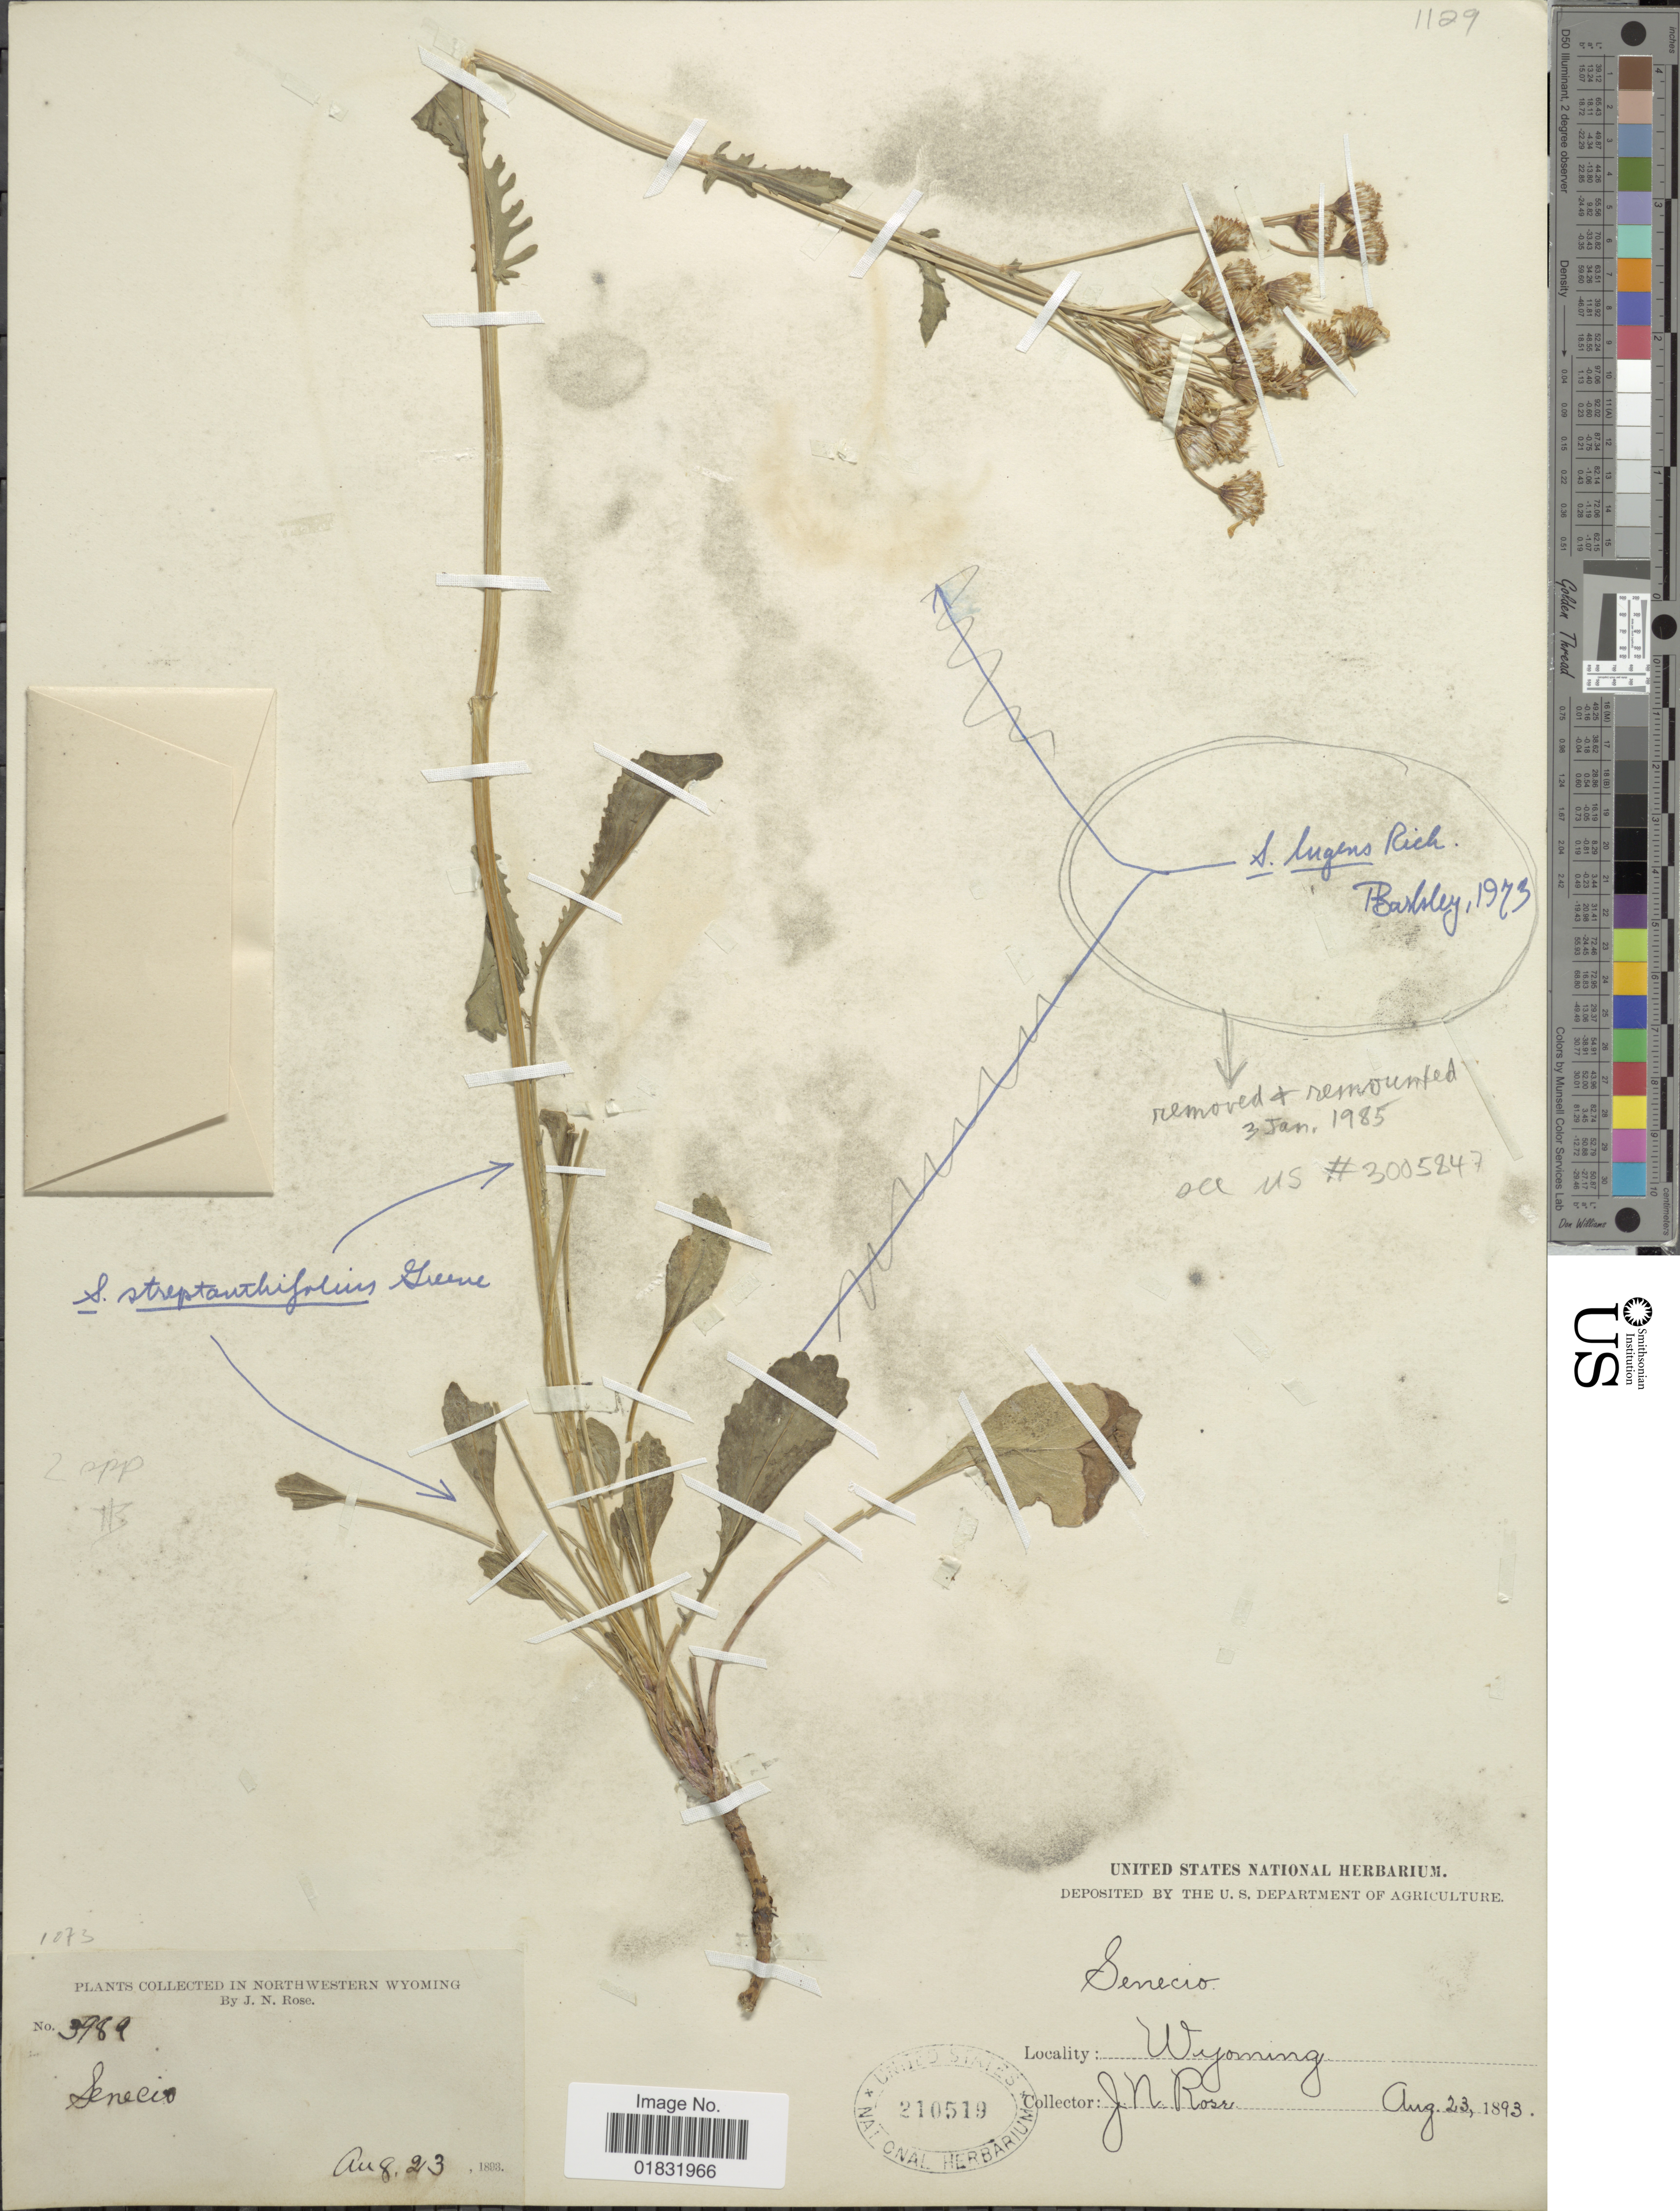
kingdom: Plantae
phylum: Tracheophyta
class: Magnoliopsida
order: Asterales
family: Asteraceae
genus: Packera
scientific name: Packera streptanthifolia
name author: (Greene) W.A. Weber & Á. Löve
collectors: J. N. Rose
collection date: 1893-08-23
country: United States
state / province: Wyoming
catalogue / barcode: US 210519